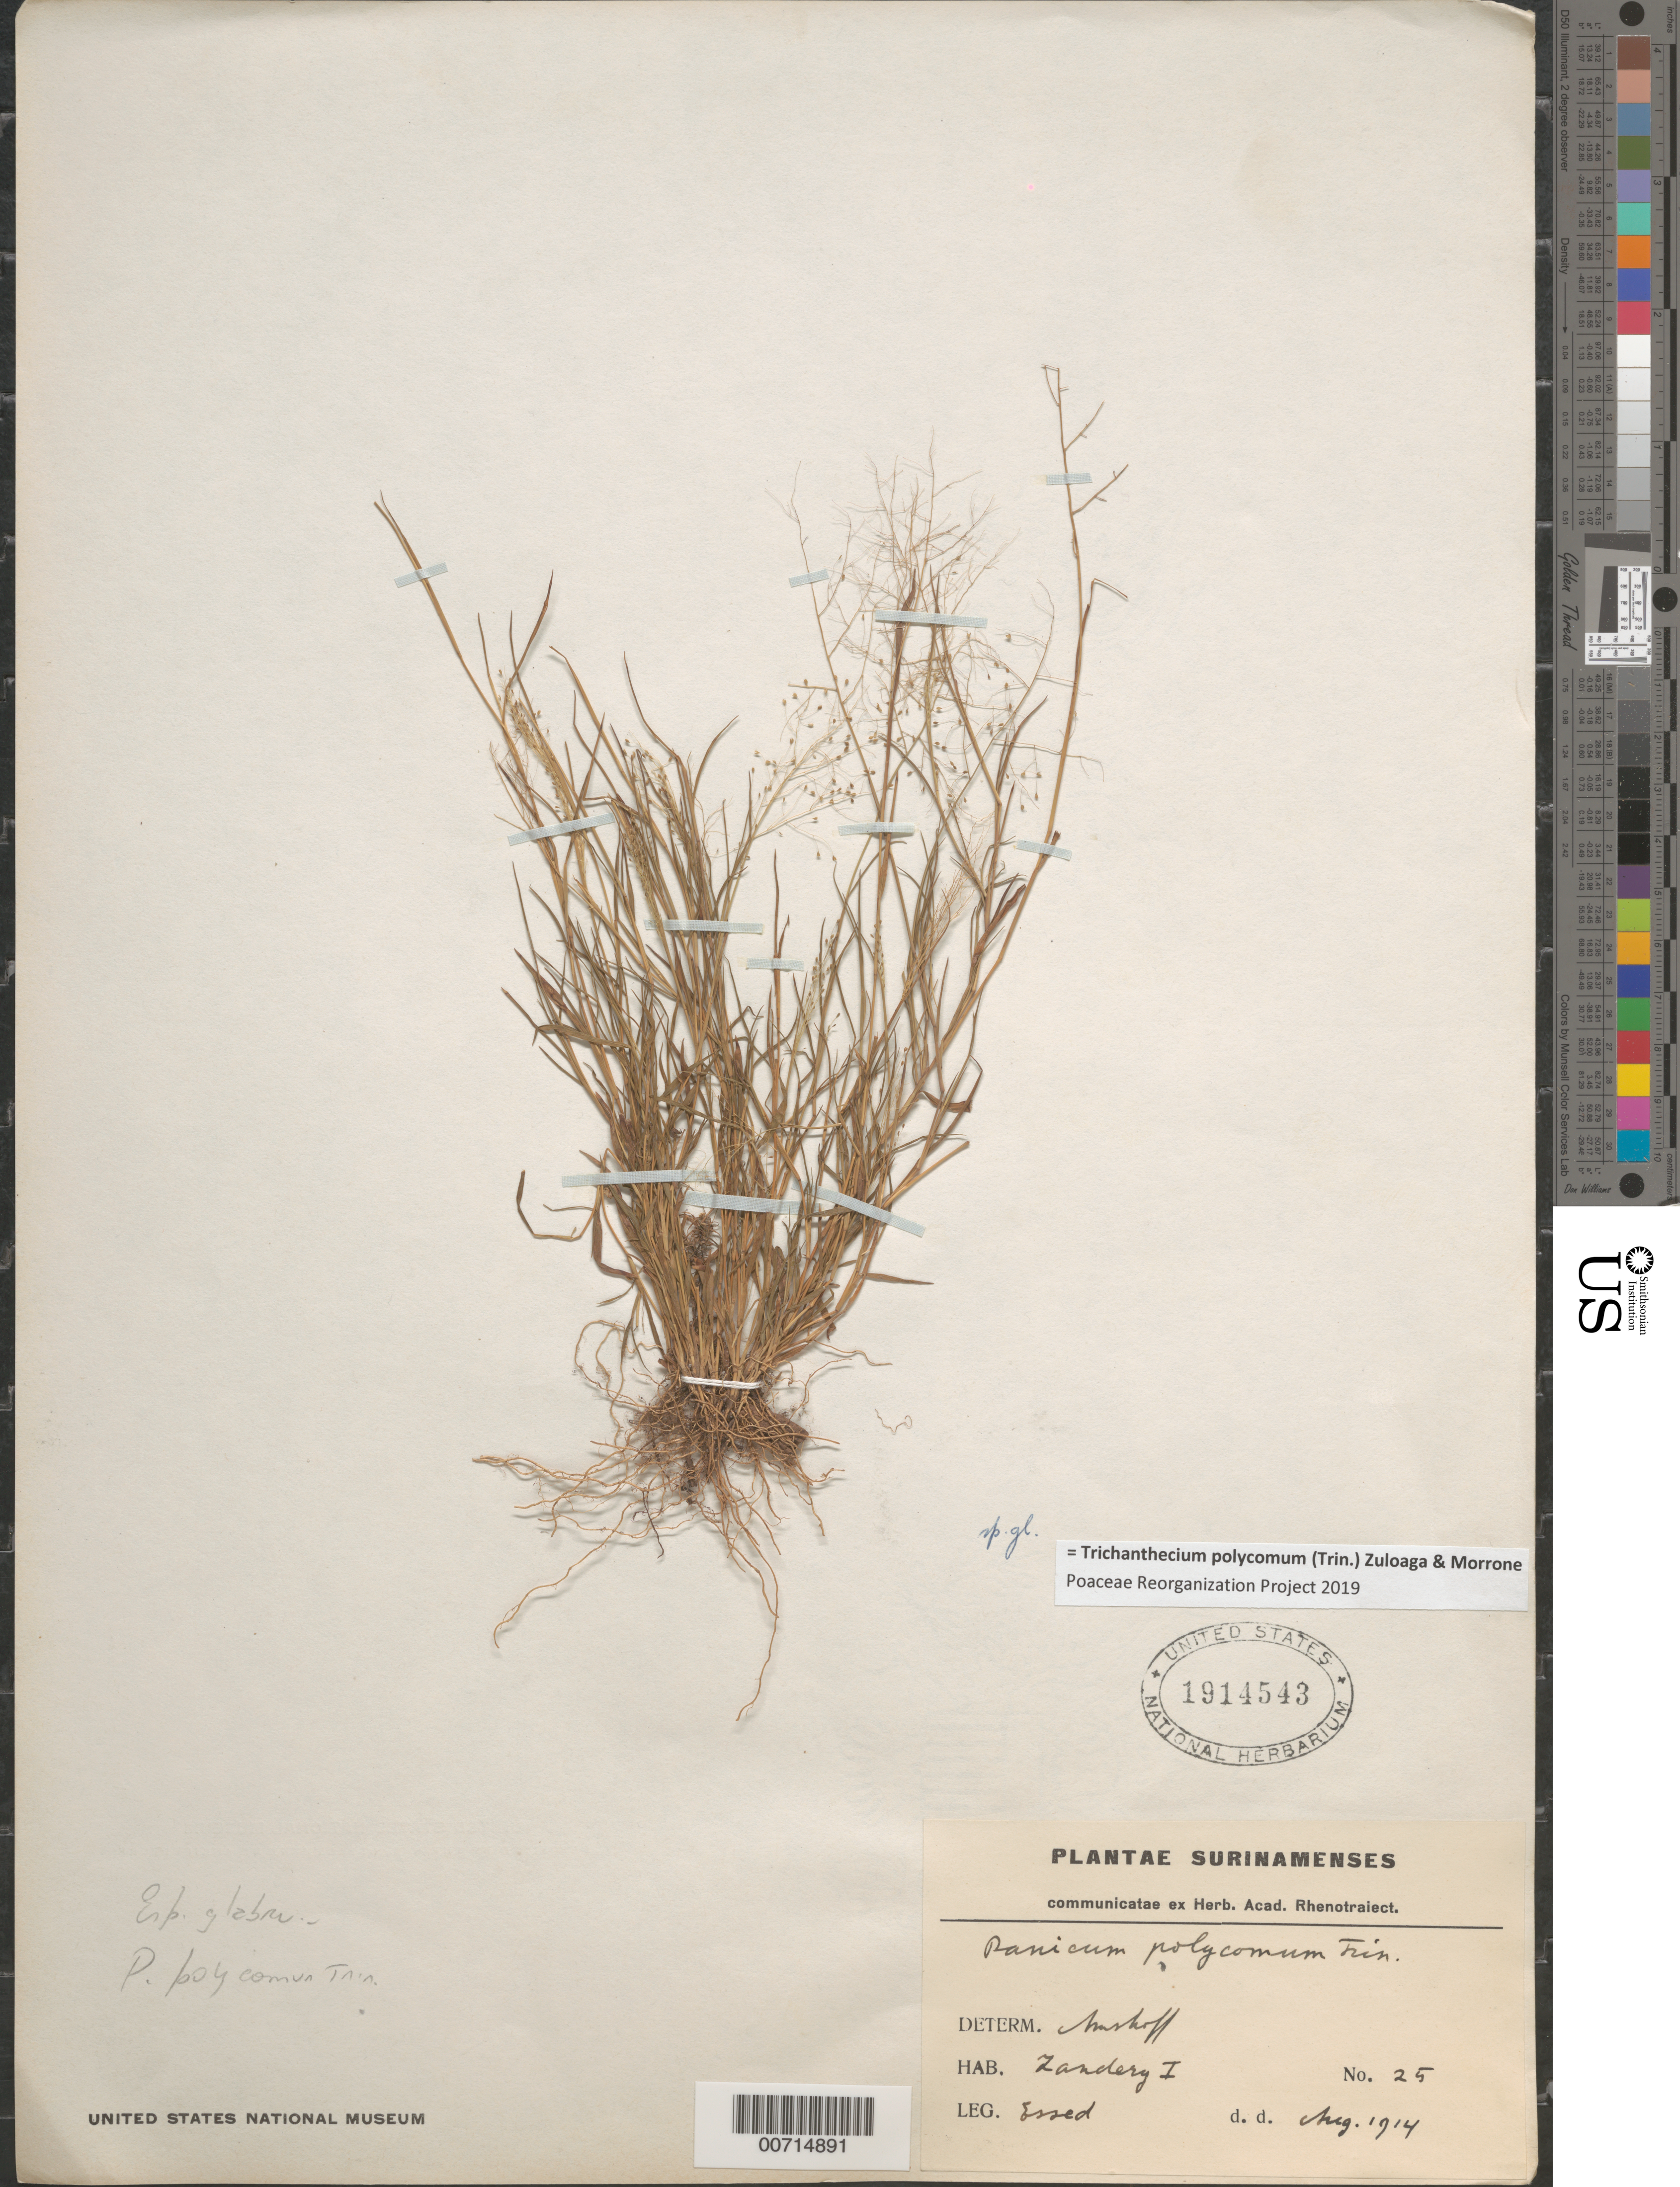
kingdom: Plantae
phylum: Tracheophyta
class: Liliopsida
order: Poales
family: Poaceae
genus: Trichanthecium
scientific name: Trichanthecium polycomum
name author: (Trin.) Zuloaga & Morrone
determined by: Poaceae Reorganization Project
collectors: E. Essed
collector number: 25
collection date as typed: Aug-14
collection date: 1914-08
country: Suriname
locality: Zanderij I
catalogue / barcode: US 1914543